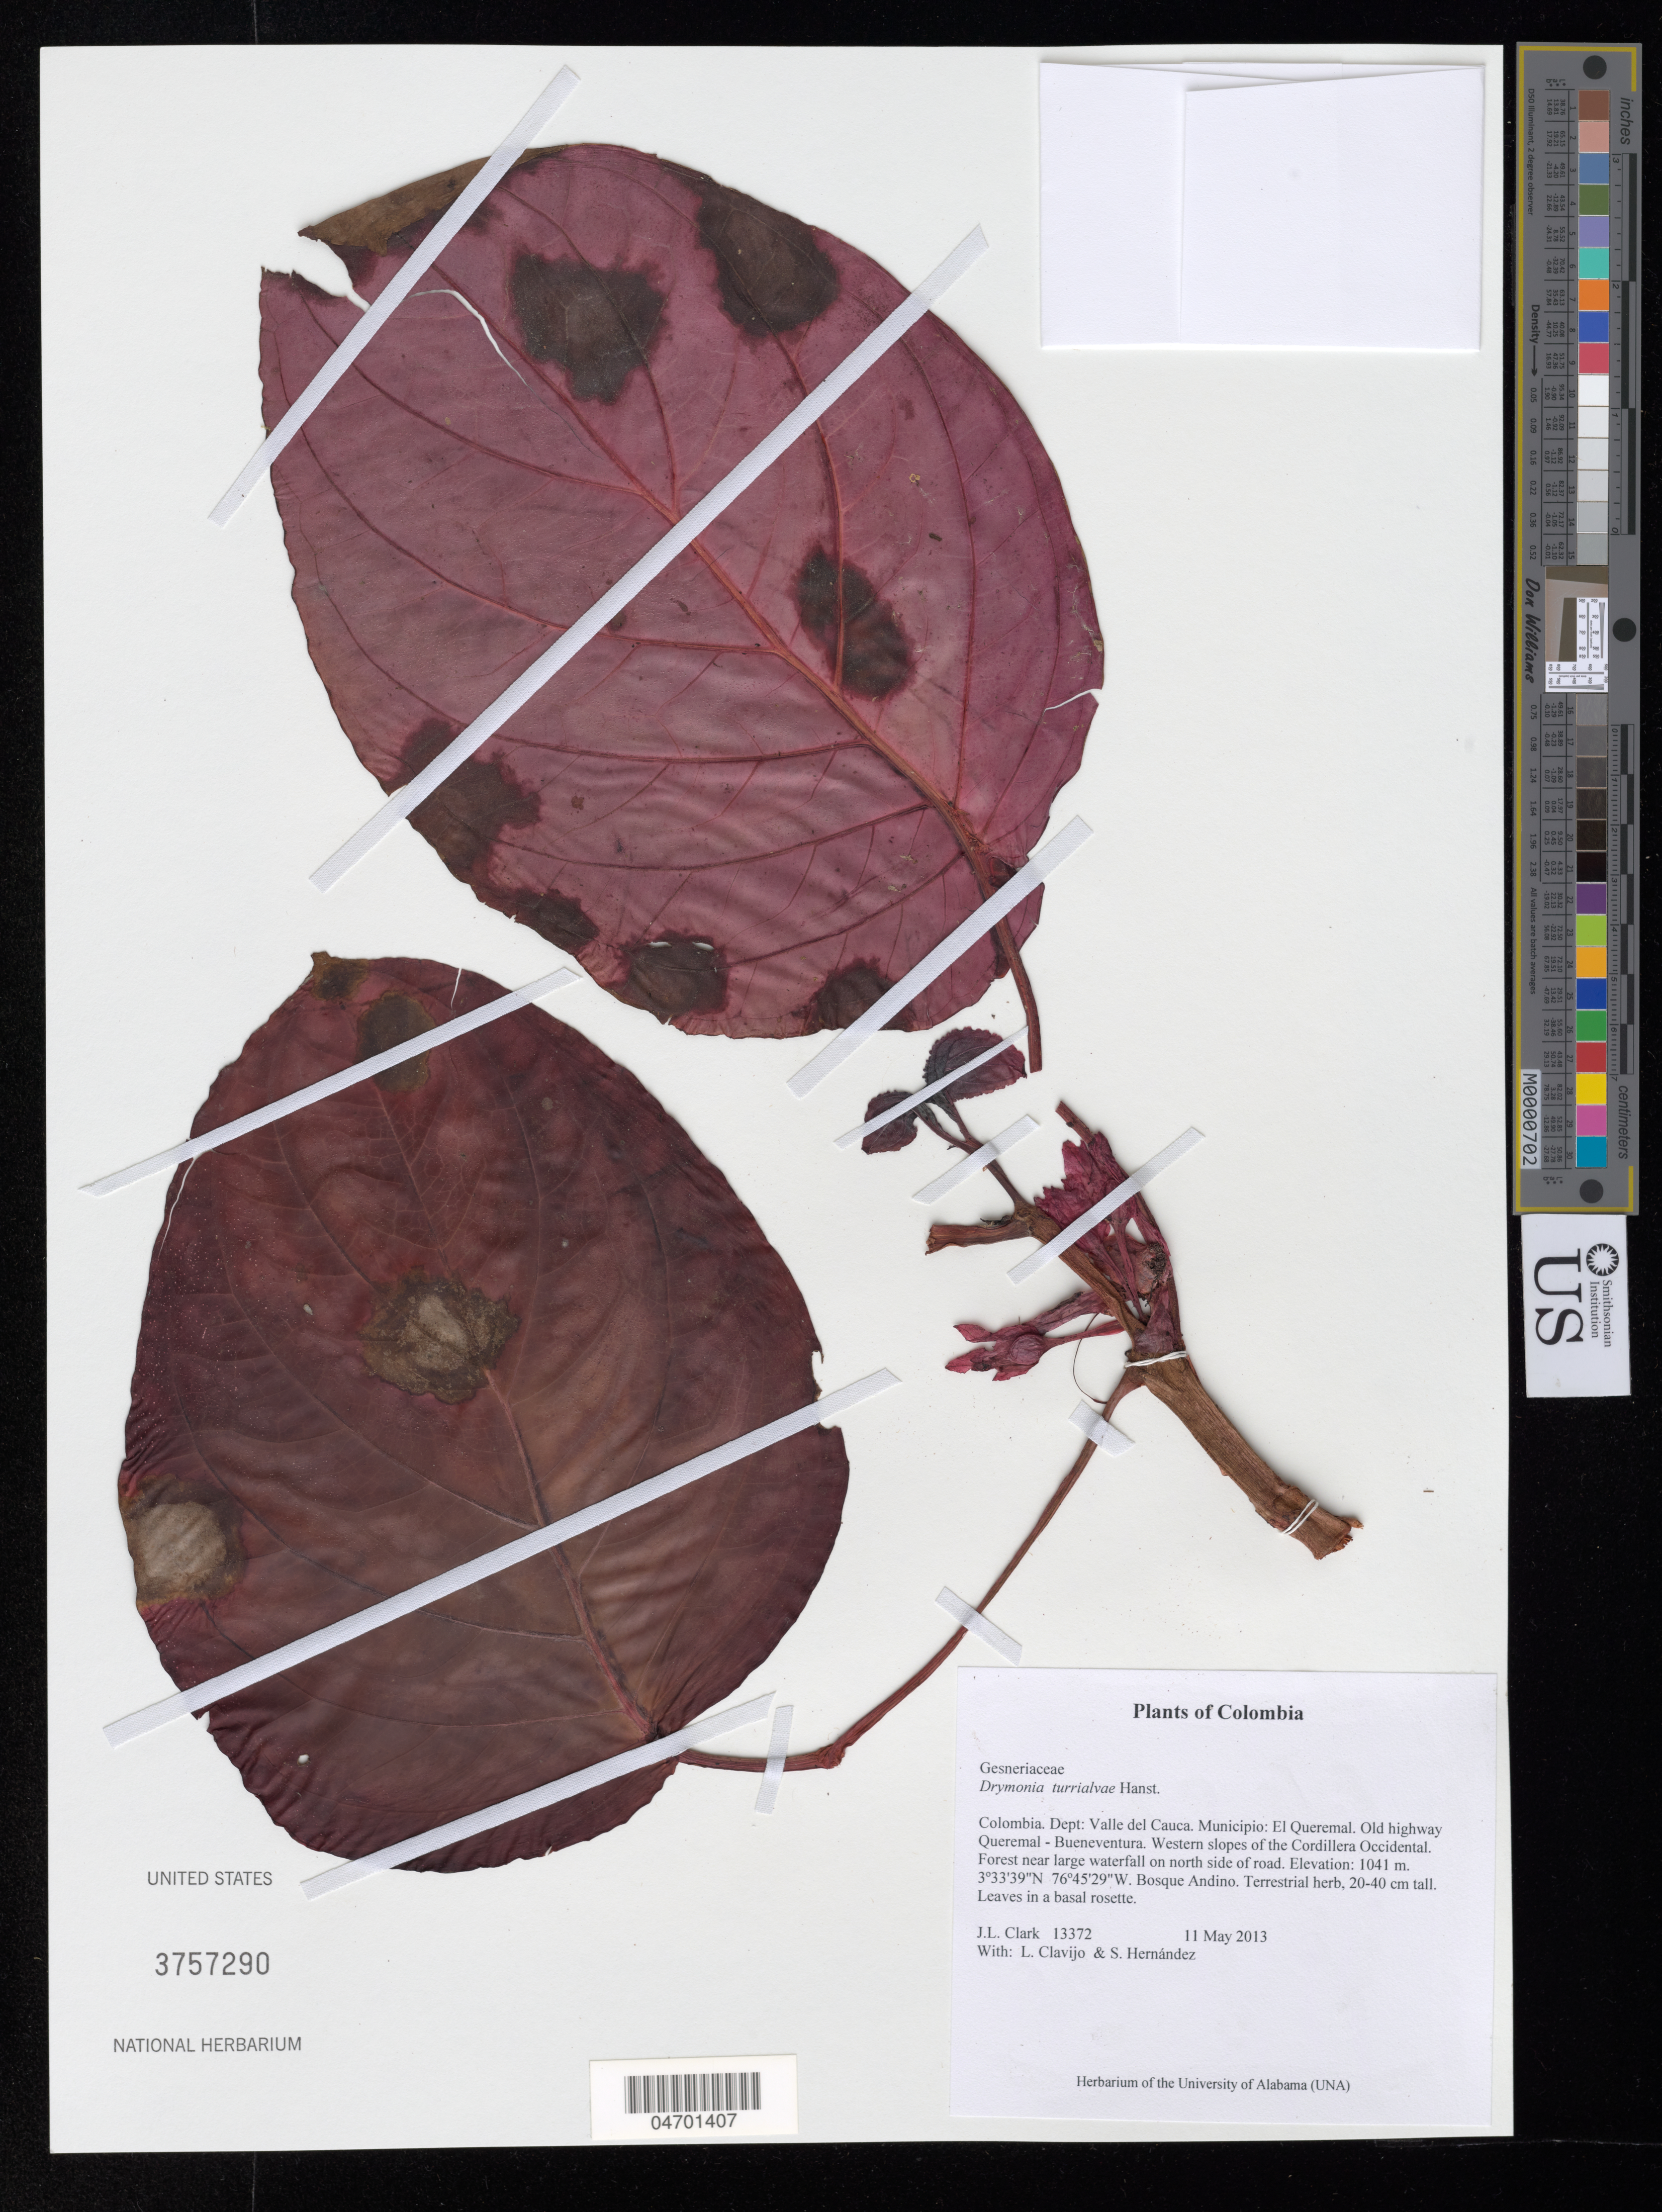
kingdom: Plantae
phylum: Tracheophyta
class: Magnoliopsida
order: Lamiales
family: Gesneriaceae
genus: Drymonia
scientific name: Drymonia turrialvae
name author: Hanst.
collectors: J. L. Clark, L. Clavijo & S. Hernández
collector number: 13372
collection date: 2013-05-11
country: Colombia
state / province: Valle del Cauca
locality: Dept: Valle del Cauca. Municipio: El Queremal. Old highway Queremal - Bueneventura. Western slopes of the Cordillera Occidental. Forest near large waterfall on north side of road.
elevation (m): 1041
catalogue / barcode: US 3757290